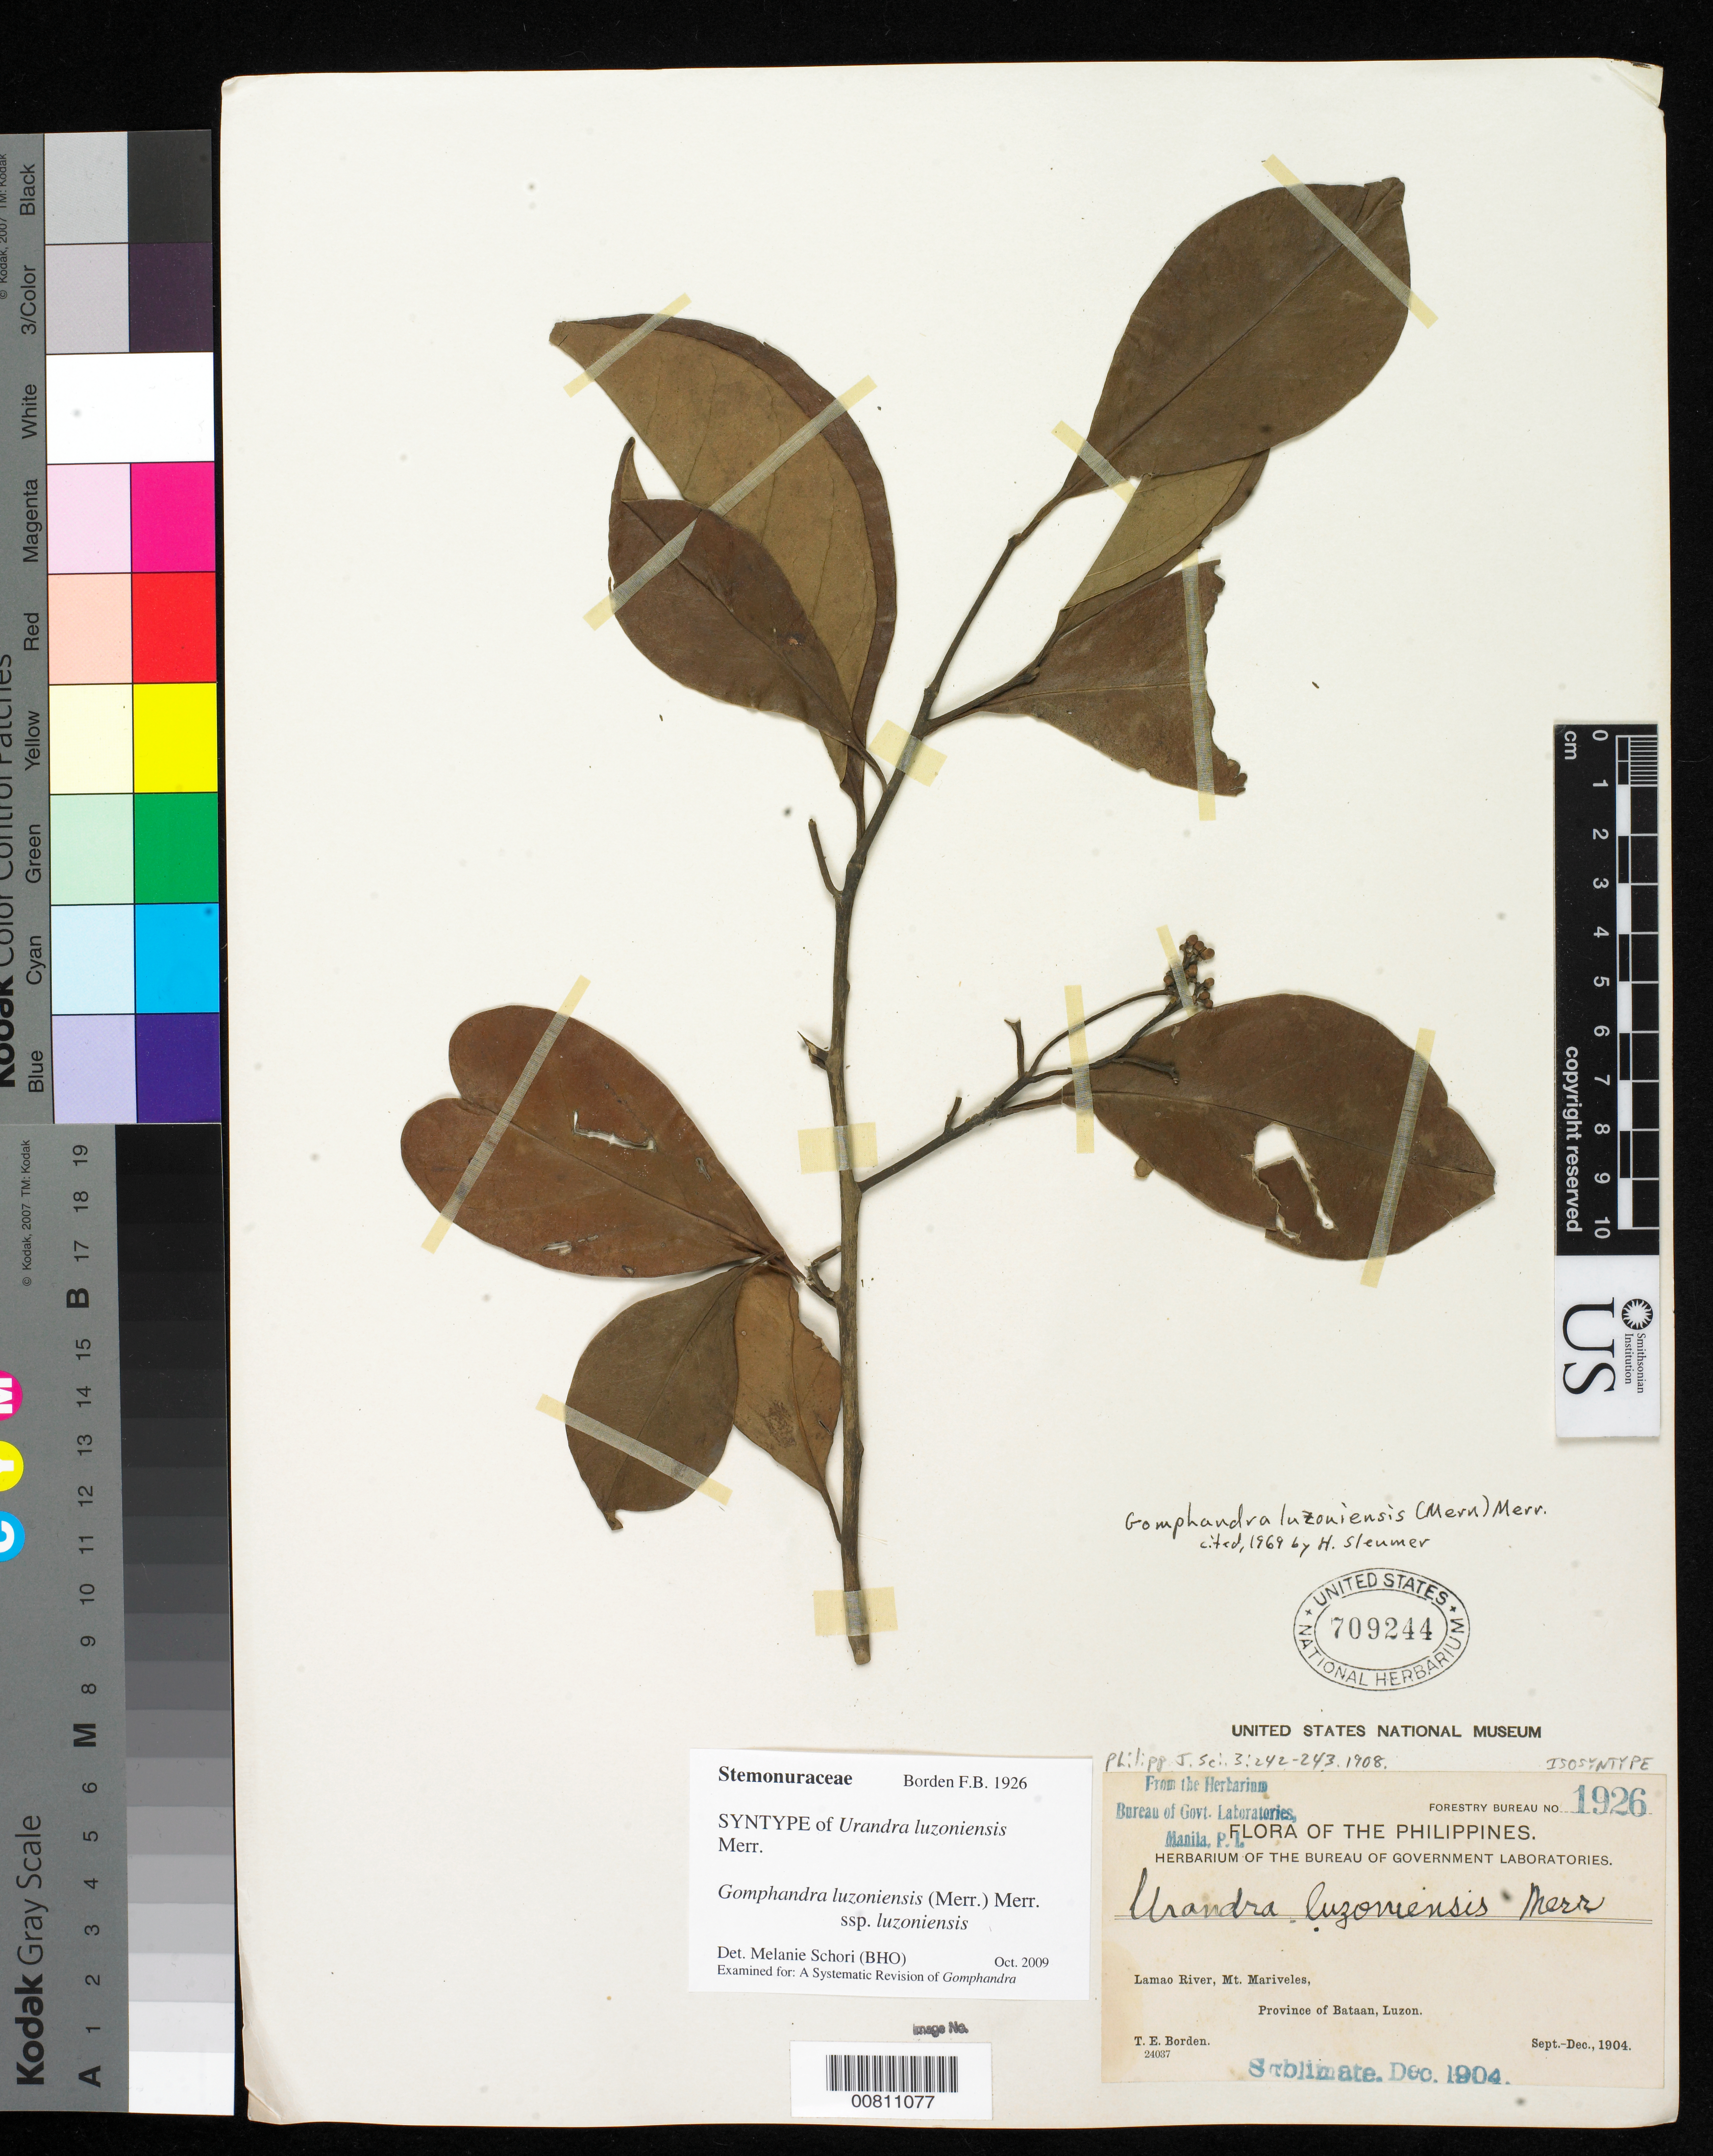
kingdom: Plantae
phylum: Tracheophyta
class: Magnoliopsida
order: Cardiopteridales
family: Stemonuraceae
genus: Urandra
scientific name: Urandra luzoniensis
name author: Merr.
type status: Isosyntype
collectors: T. E. Borden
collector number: For. Bur. 1926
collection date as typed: Sep 1904 to -- --- Dec 1904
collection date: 1904-09/1904-12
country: Philippines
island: Luzon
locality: Lamao River, Mt. Mariveles, Province of Bataan, Luzon.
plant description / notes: Cited 1969 by H. Sleumer.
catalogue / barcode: US 709244